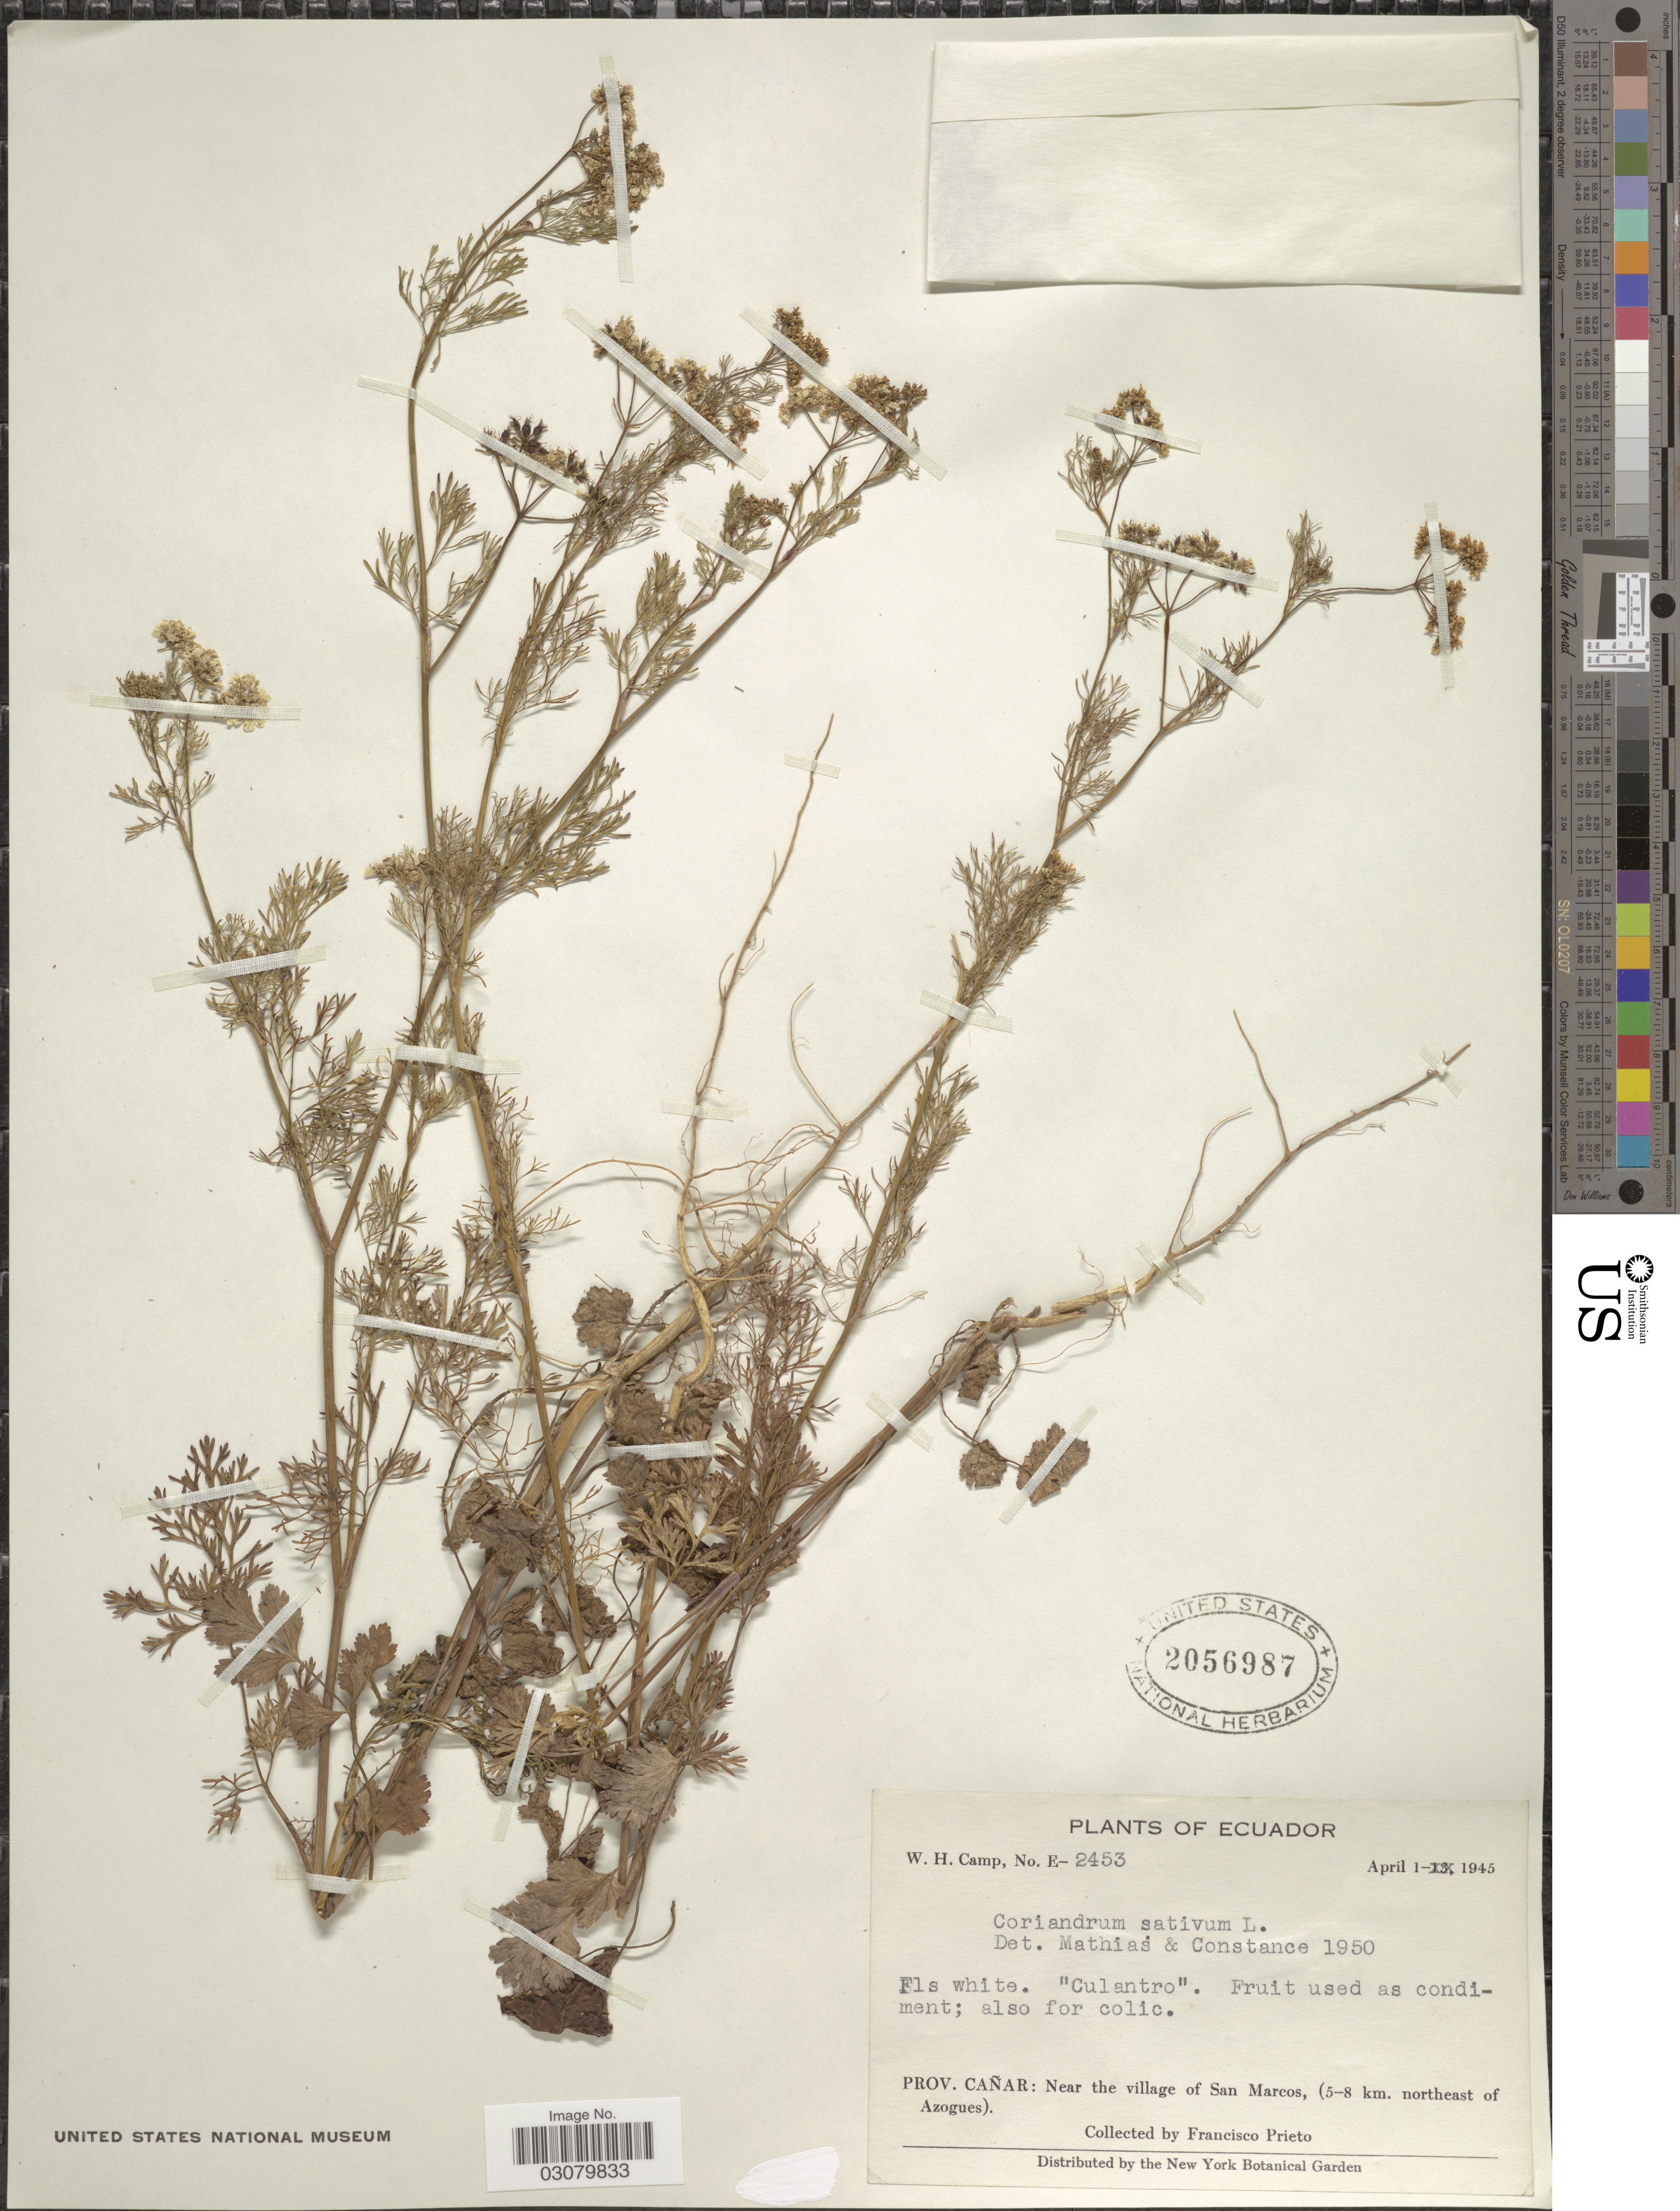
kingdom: Plantae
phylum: Tracheophyta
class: Magnoliopsida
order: Apiales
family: Apiaceae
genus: Coriandrum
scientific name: Coriandrum sativum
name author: L.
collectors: F. Prieto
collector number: E-2453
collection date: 1945-04-01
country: Ecuador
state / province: Cañar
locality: Near the village of San Marcos, (5-8 km. northeast of Azogues).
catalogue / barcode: US 2056987